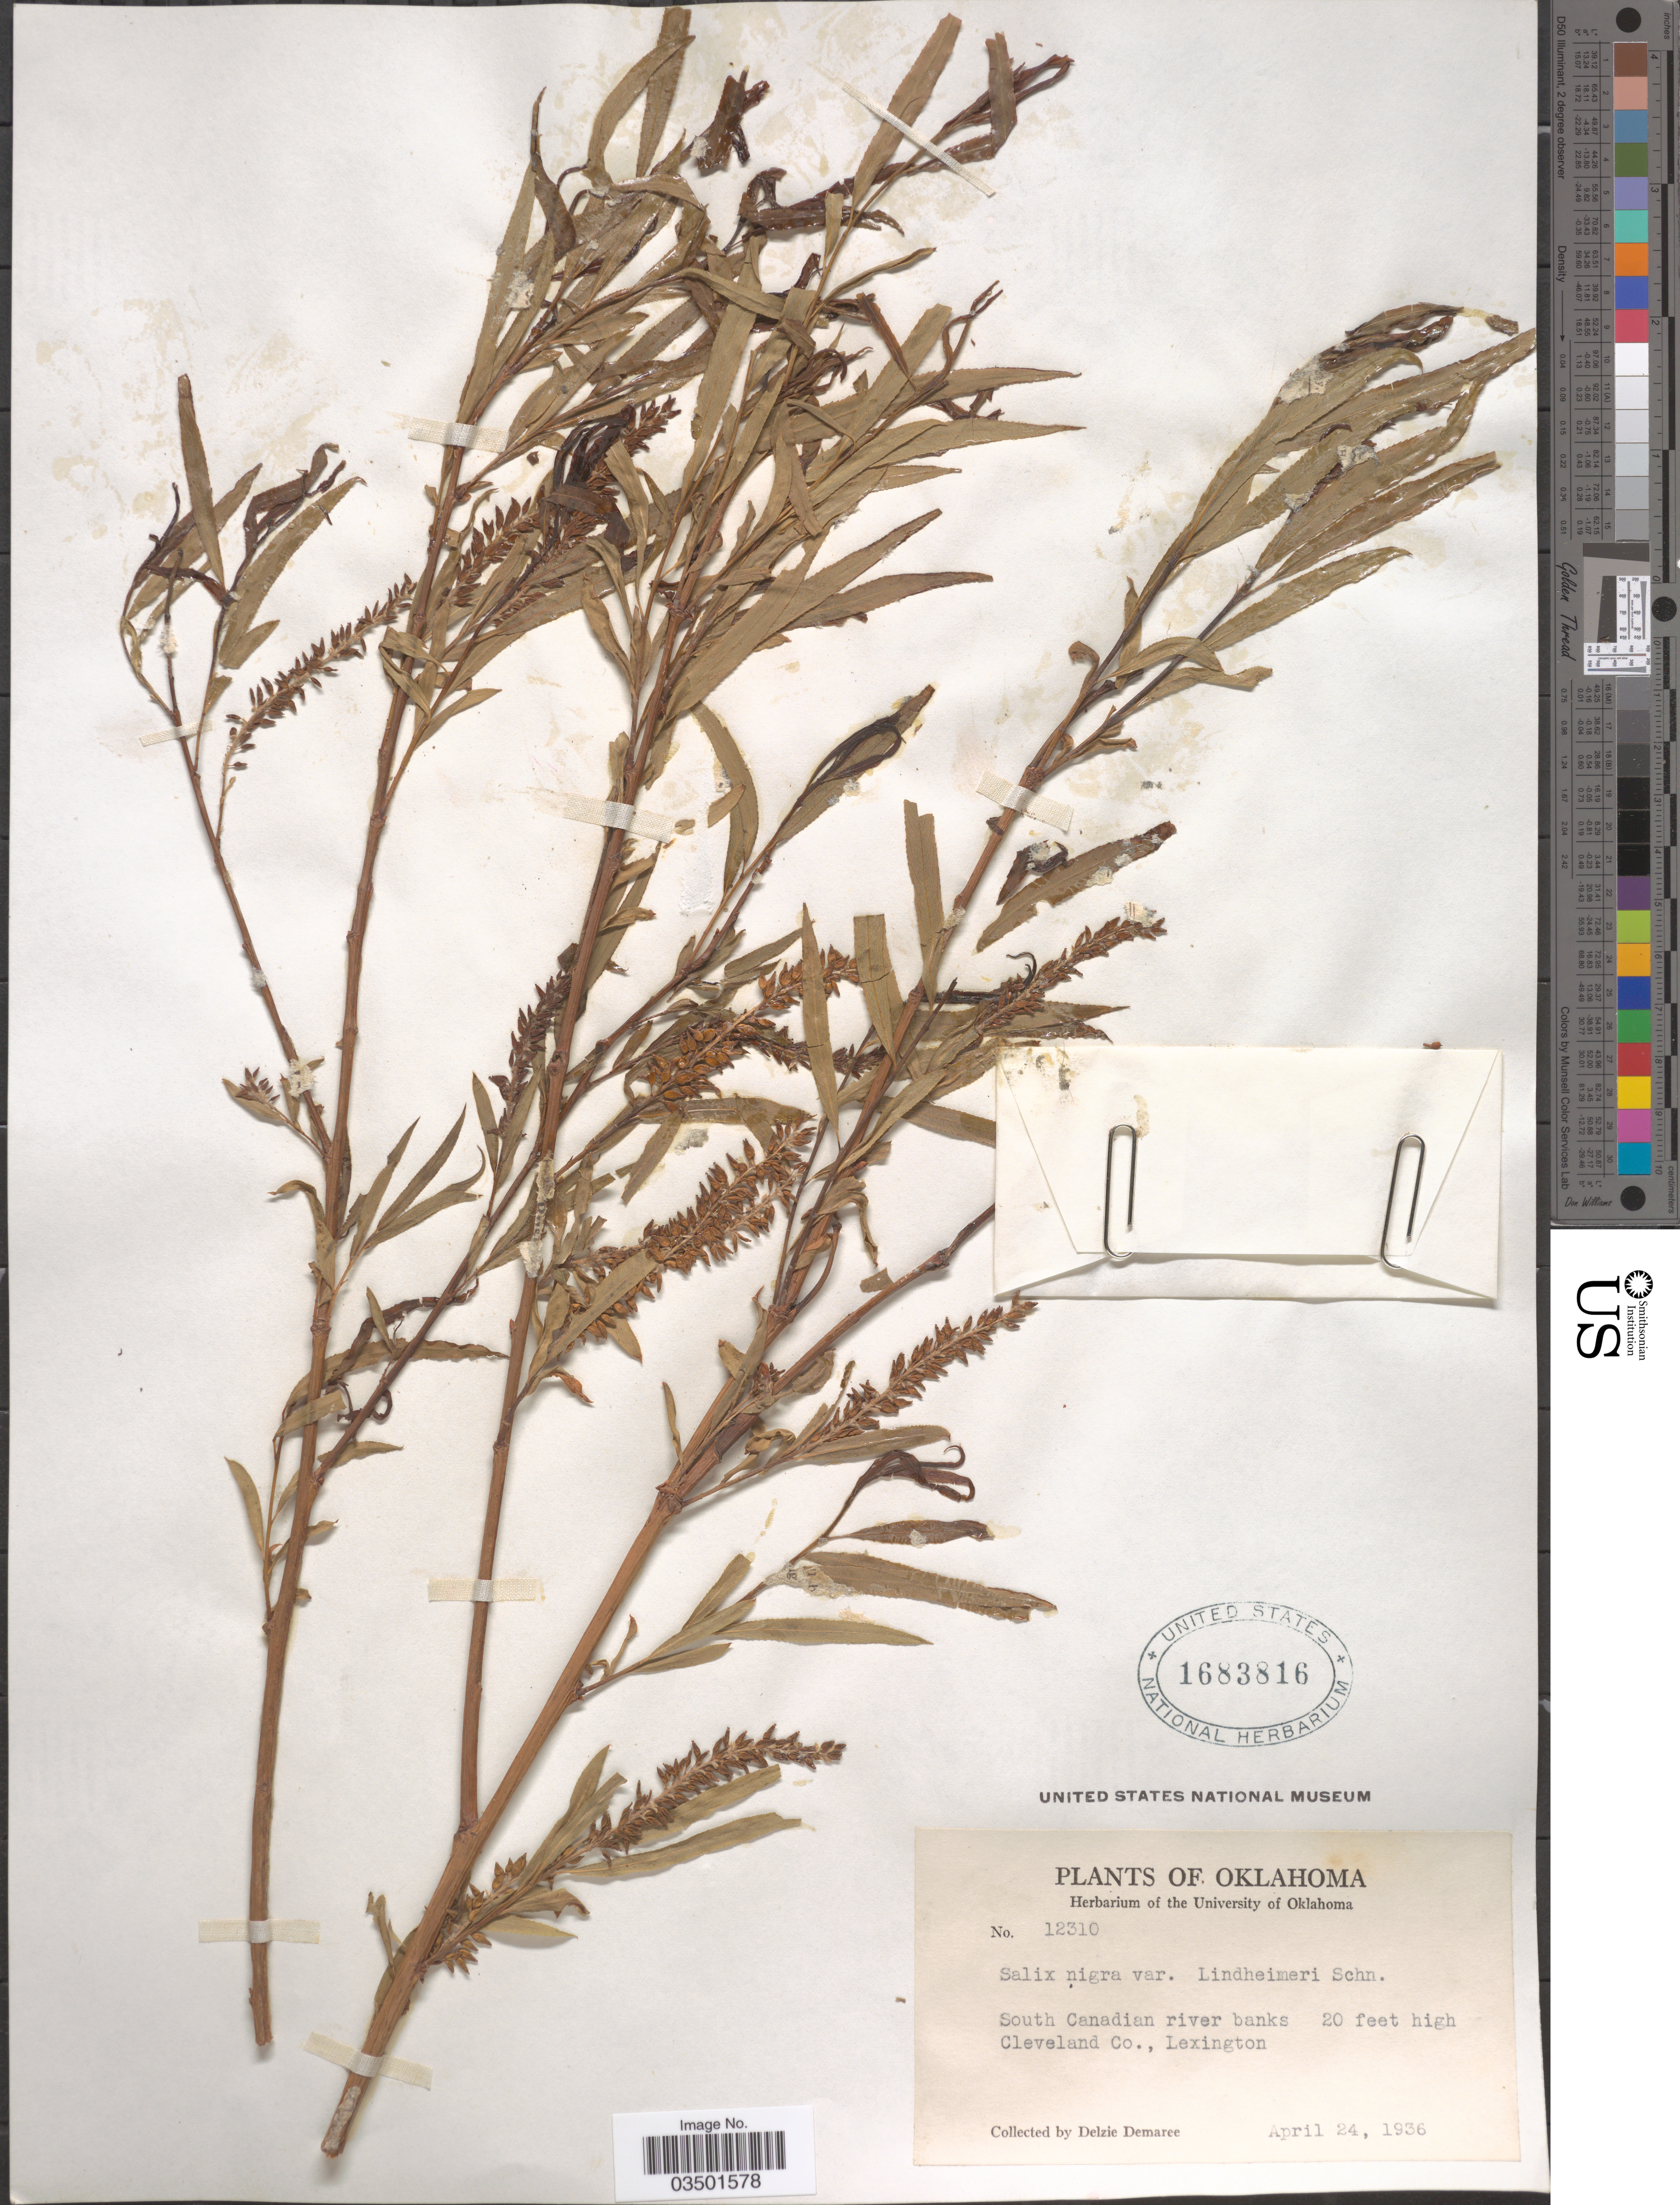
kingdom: Plantae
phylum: Tracheophyta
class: Magnoliopsida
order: Malpighiales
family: Salicaceae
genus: Salix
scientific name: Salix nigra var. lindheimeri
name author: C.K. Schneid.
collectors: D. Demaree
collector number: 12310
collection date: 1936-04-24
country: United States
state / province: Oklahoma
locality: South Canadian river banks. Cleveland Co., Lexington.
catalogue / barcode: US 1683816